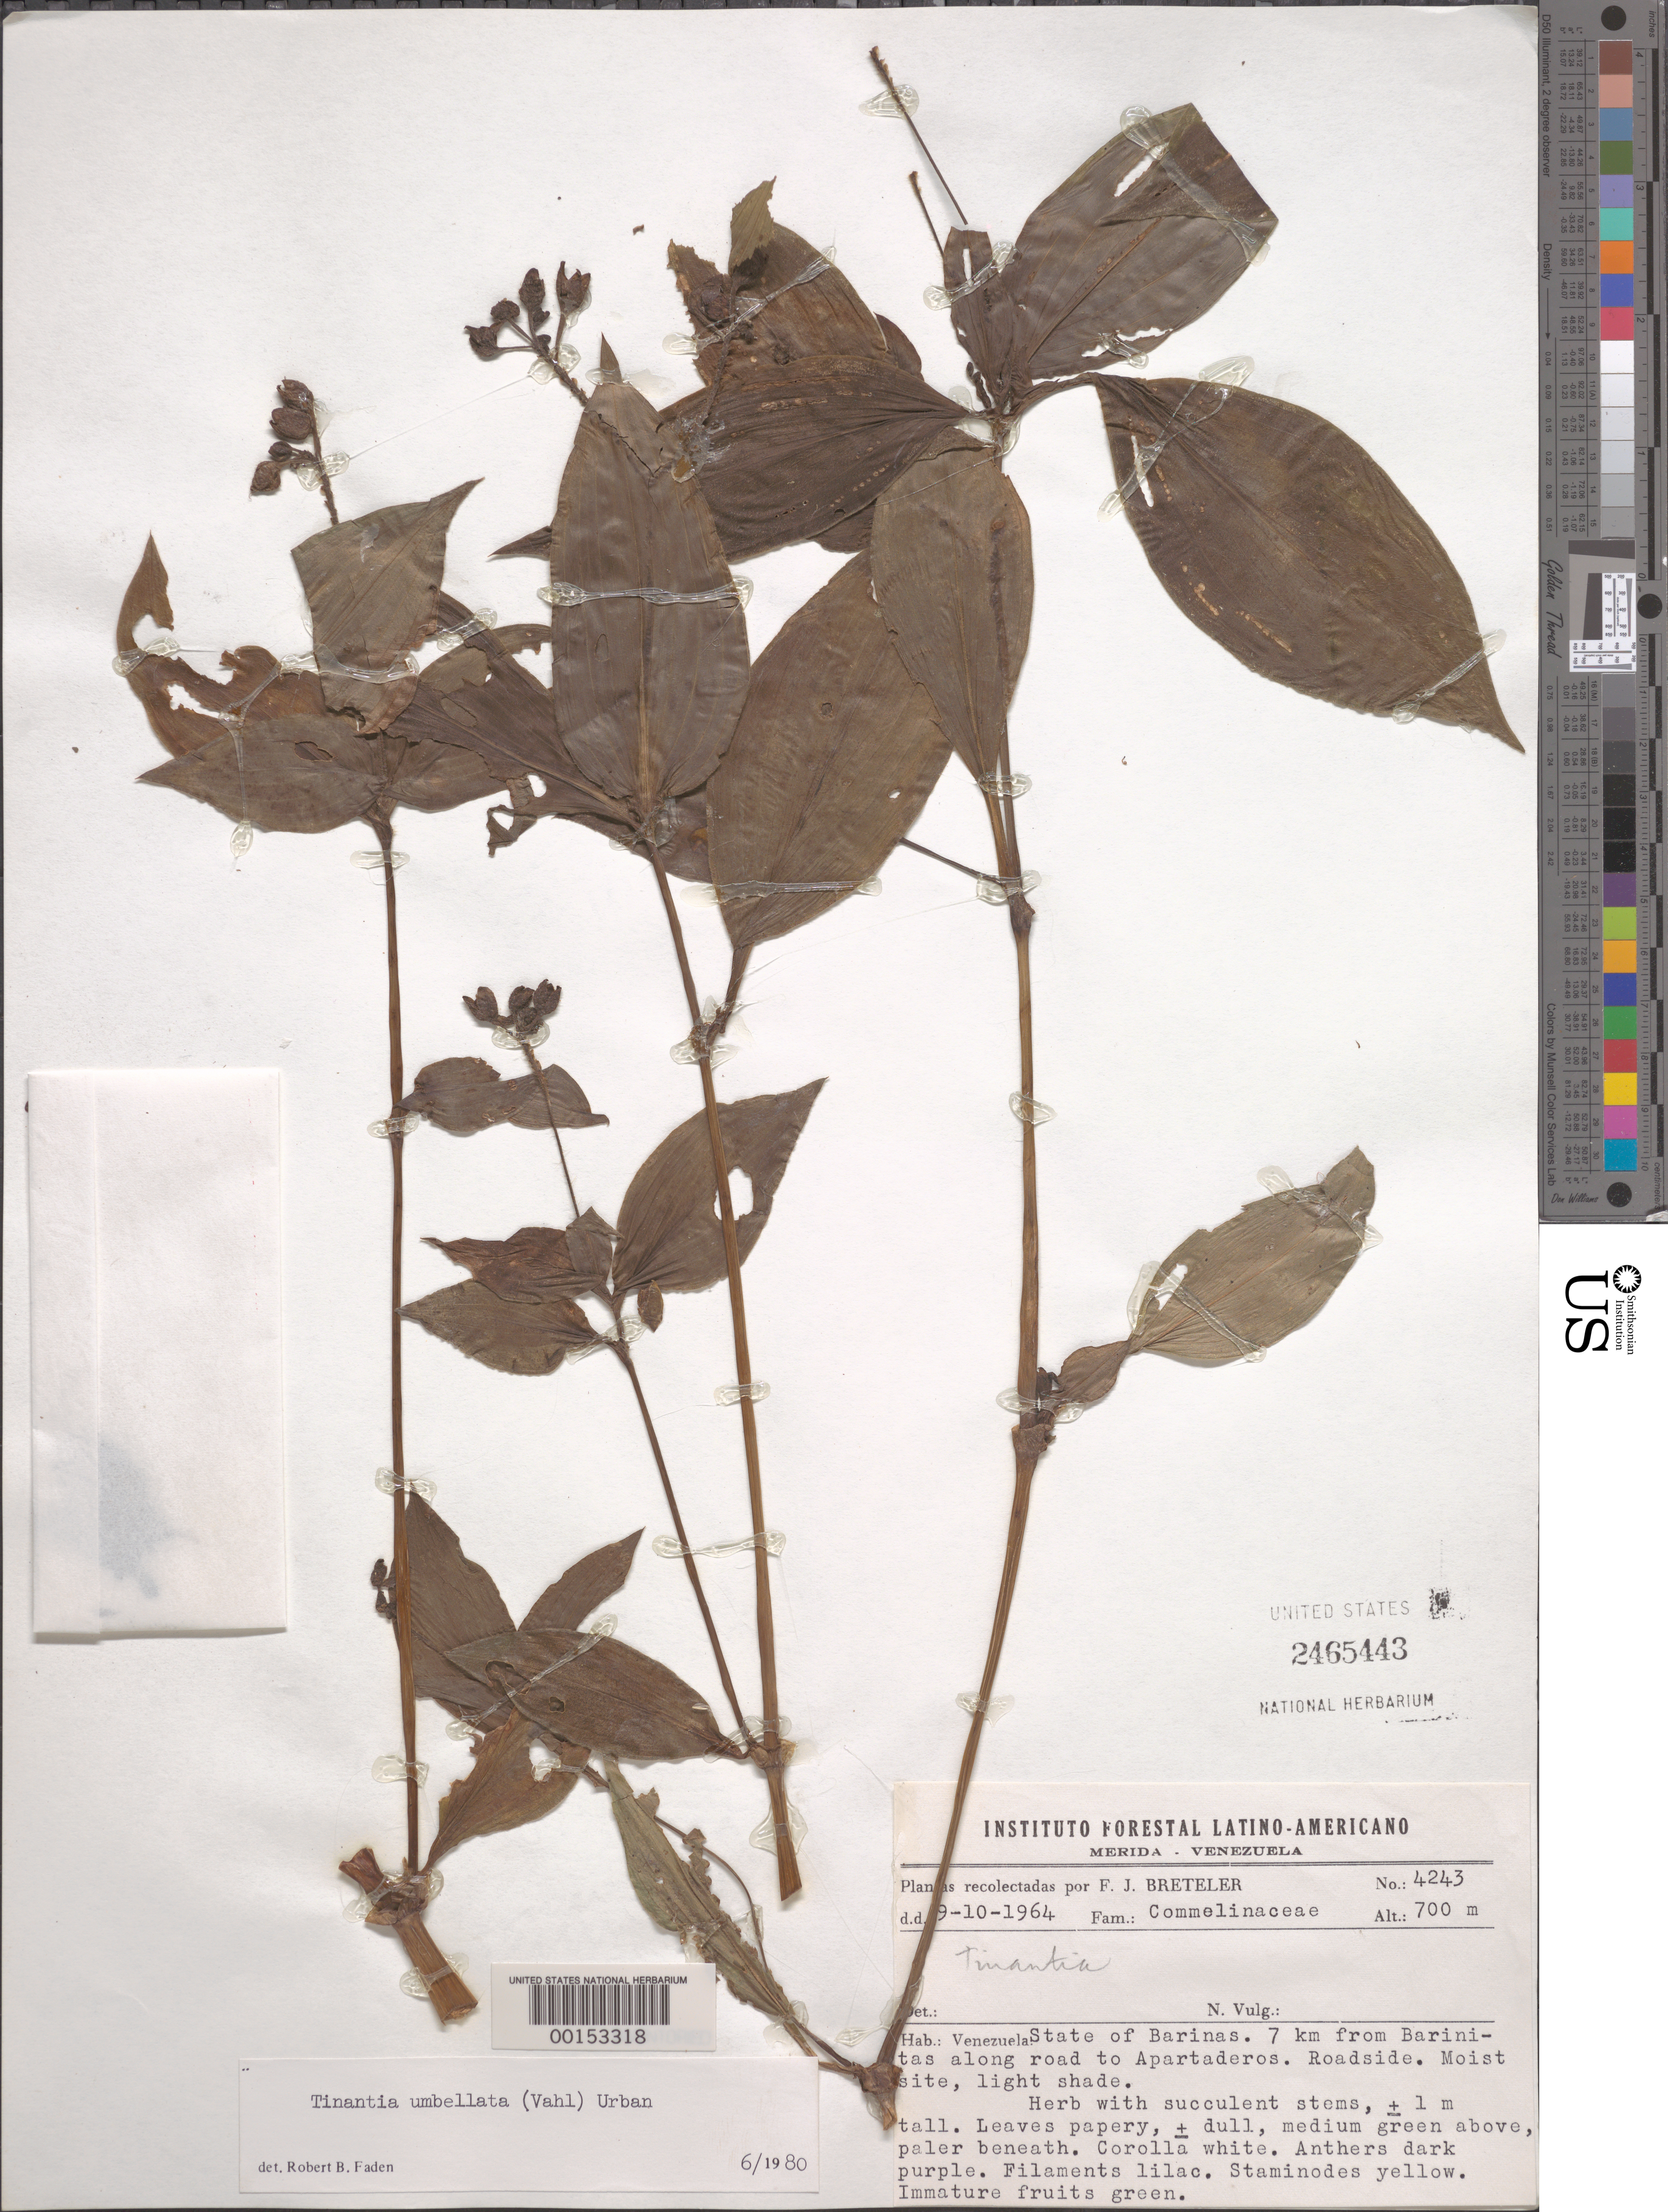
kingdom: Plantae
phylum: Tracheophyta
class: Liliopsida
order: Commelinales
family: Commelinaceae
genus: Tinantia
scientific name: Tinantia umbellata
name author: (Vahl) Urb.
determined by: Faden, Robert B., (US), Smithsonian Institution - National Museum of Natural History (UNITED STATES)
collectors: F. J. Breteler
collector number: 4243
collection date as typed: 09 Oct 1964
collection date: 1964-10-09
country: Venezuela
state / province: Barinas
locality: Road to apartaderos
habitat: Moist, roadside soil, partial shade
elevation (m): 700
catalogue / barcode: US 2465443